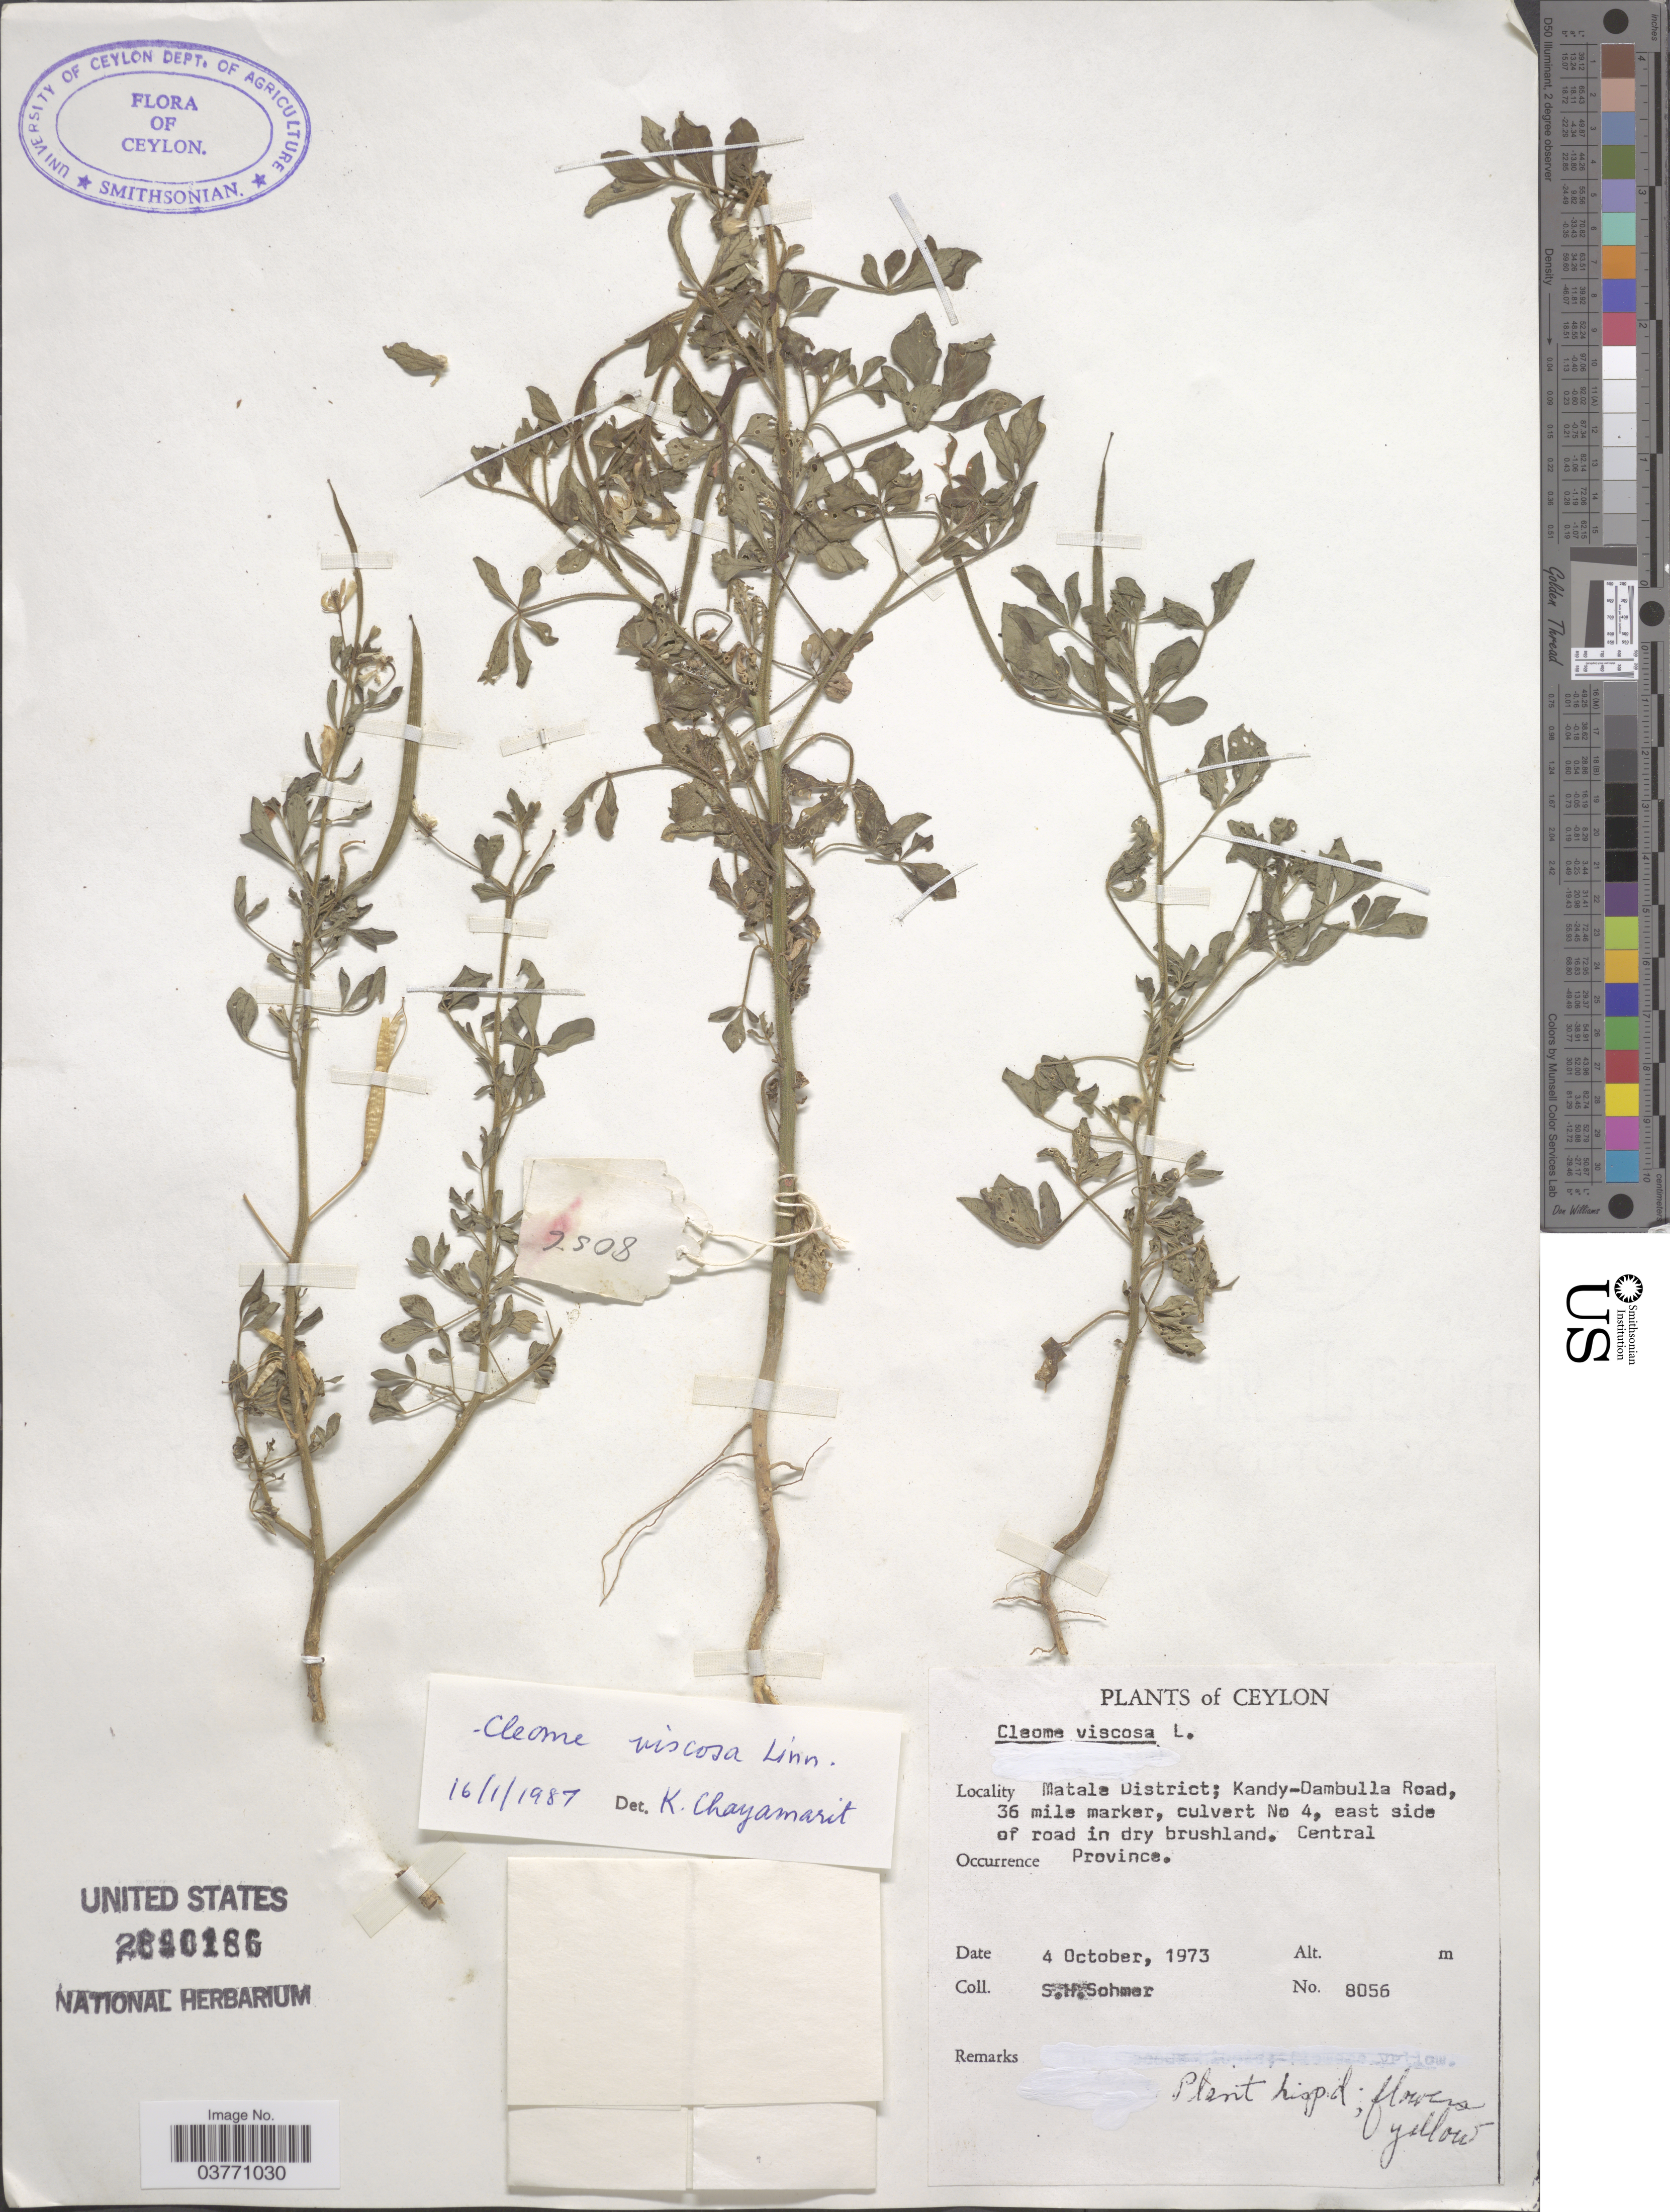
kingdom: Plantae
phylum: Tracheophyta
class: Magnoliopsida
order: Brassicales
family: Cleomaceae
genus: Arivela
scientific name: Arivela viscosa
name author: (L.) Raf.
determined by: Strong, M. T., (US), Smithsonian Institution - National Museum of Natural History (UNITED STATES)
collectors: S. H. Sohmer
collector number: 8056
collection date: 1973-10-04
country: Sri Lanka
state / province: Central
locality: Ceylon. Matale District; Kandy-Dambulla Road, 36 mile marker, culvert No 4, east side of road in dry brushland.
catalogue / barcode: US 2890186